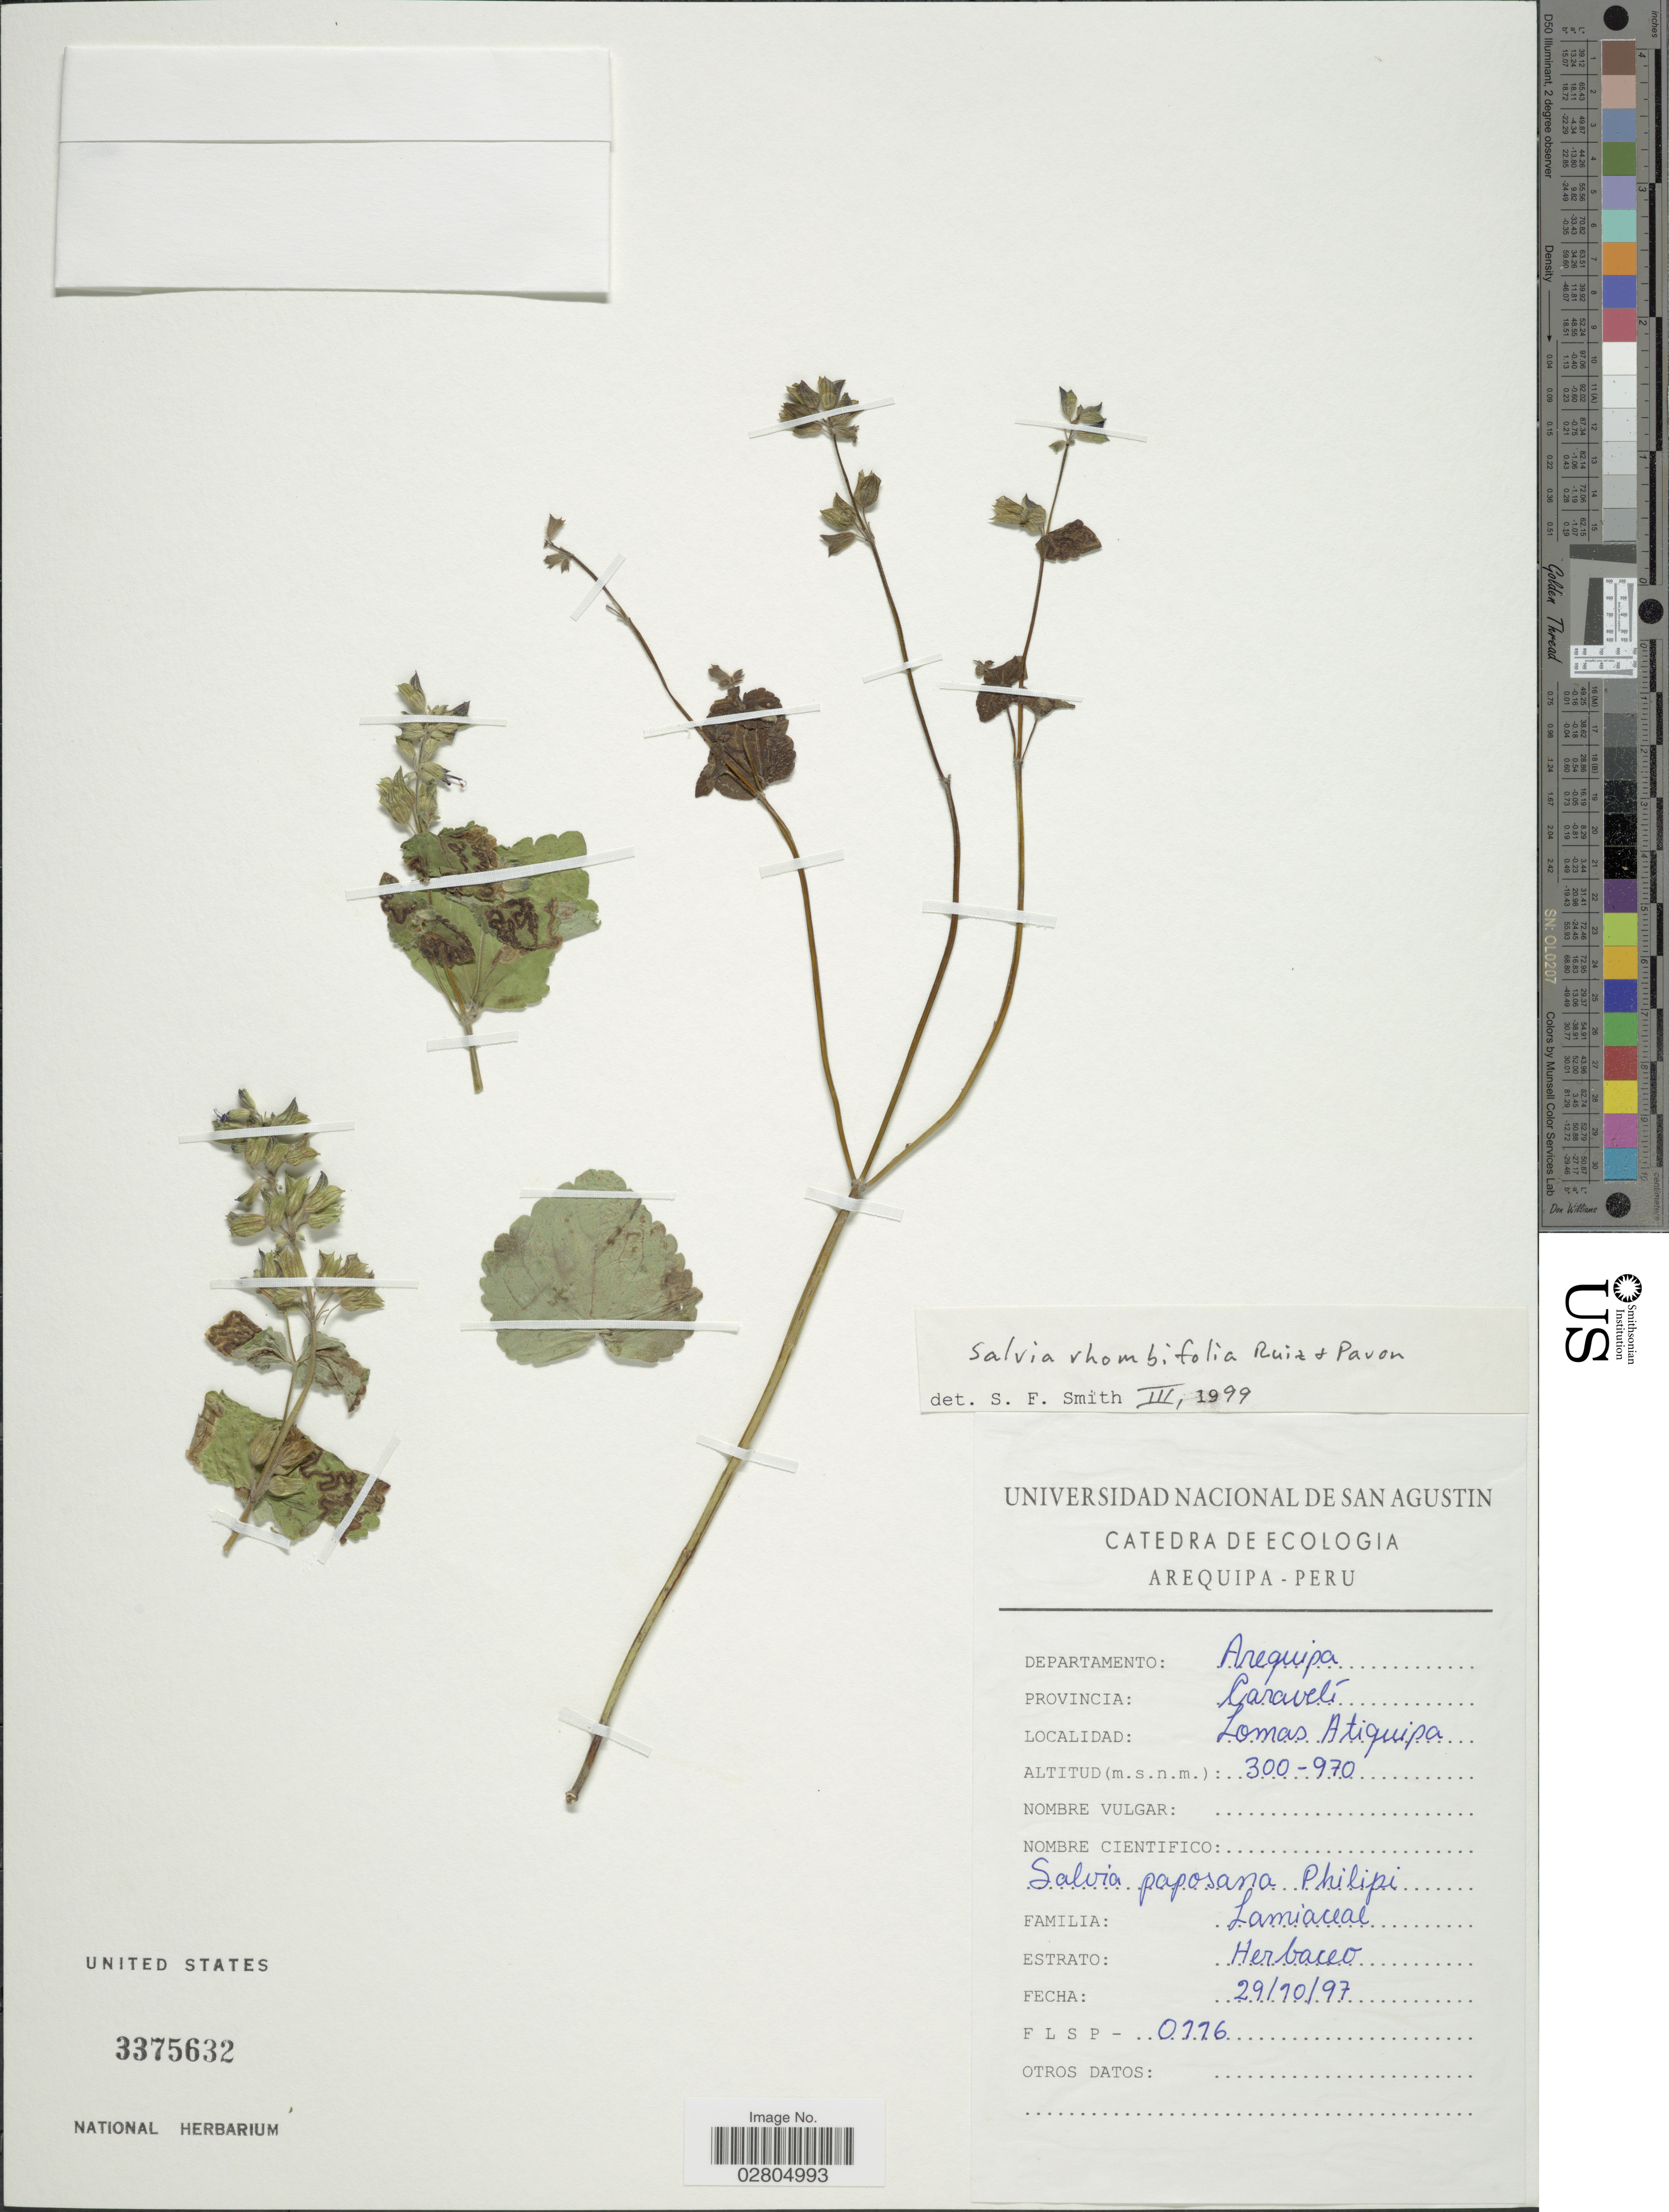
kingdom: Plantae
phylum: Tracheophyta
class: Magnoliopsida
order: Lamiales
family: Lamiaceae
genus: Salvia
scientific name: Salvia rhombifolia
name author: Ruiz & Pav.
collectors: F. L. S. P.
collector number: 0116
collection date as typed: Transcribed d/m/y: 29/10/97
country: Peru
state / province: Arequipa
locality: Departamento Arequipa, Provincia Caravelí, Lomas Atiquipa.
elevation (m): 300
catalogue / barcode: US 3375632